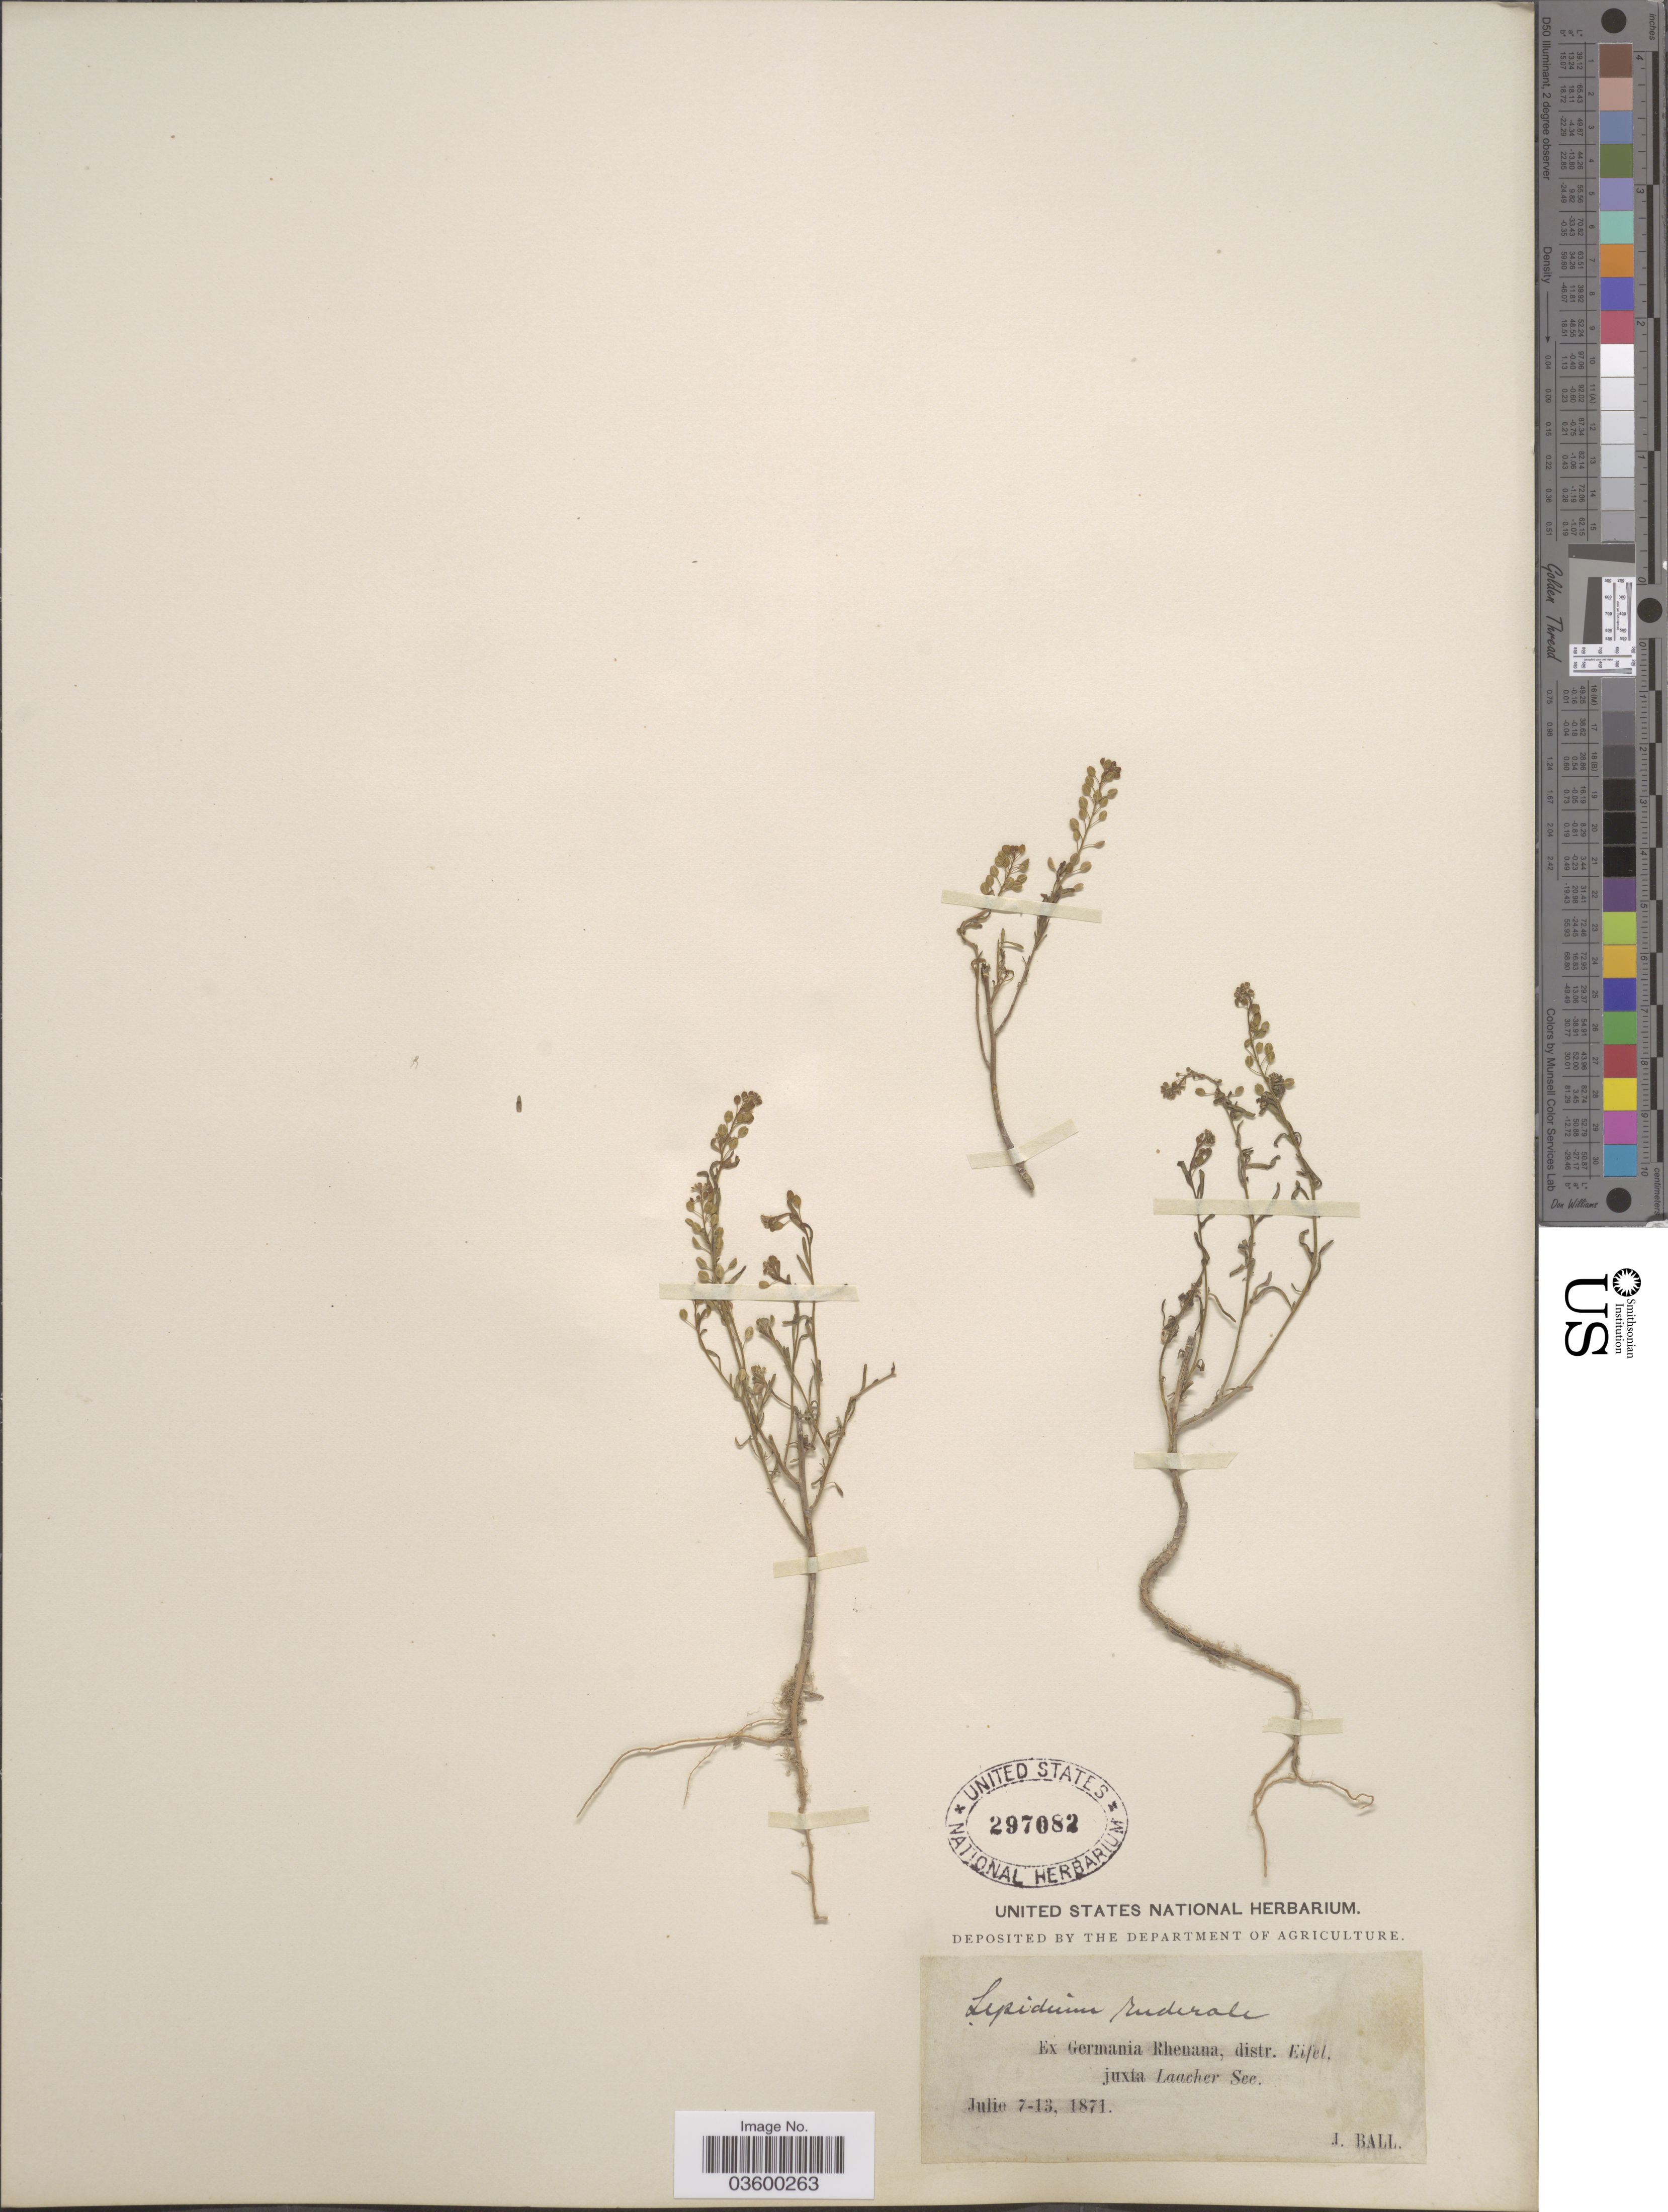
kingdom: Plantae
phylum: Tracheophyta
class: Magnoliopsida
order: Brassicales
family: Brassicaceae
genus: Lepidium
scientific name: Lepidium ruderale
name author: Burm. f.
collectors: J. Ball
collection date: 1871-07-07/1871-07-13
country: Germany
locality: Ex Germania Rhenana, distr. Eifel, juxta Laacher See.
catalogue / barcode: US 297082